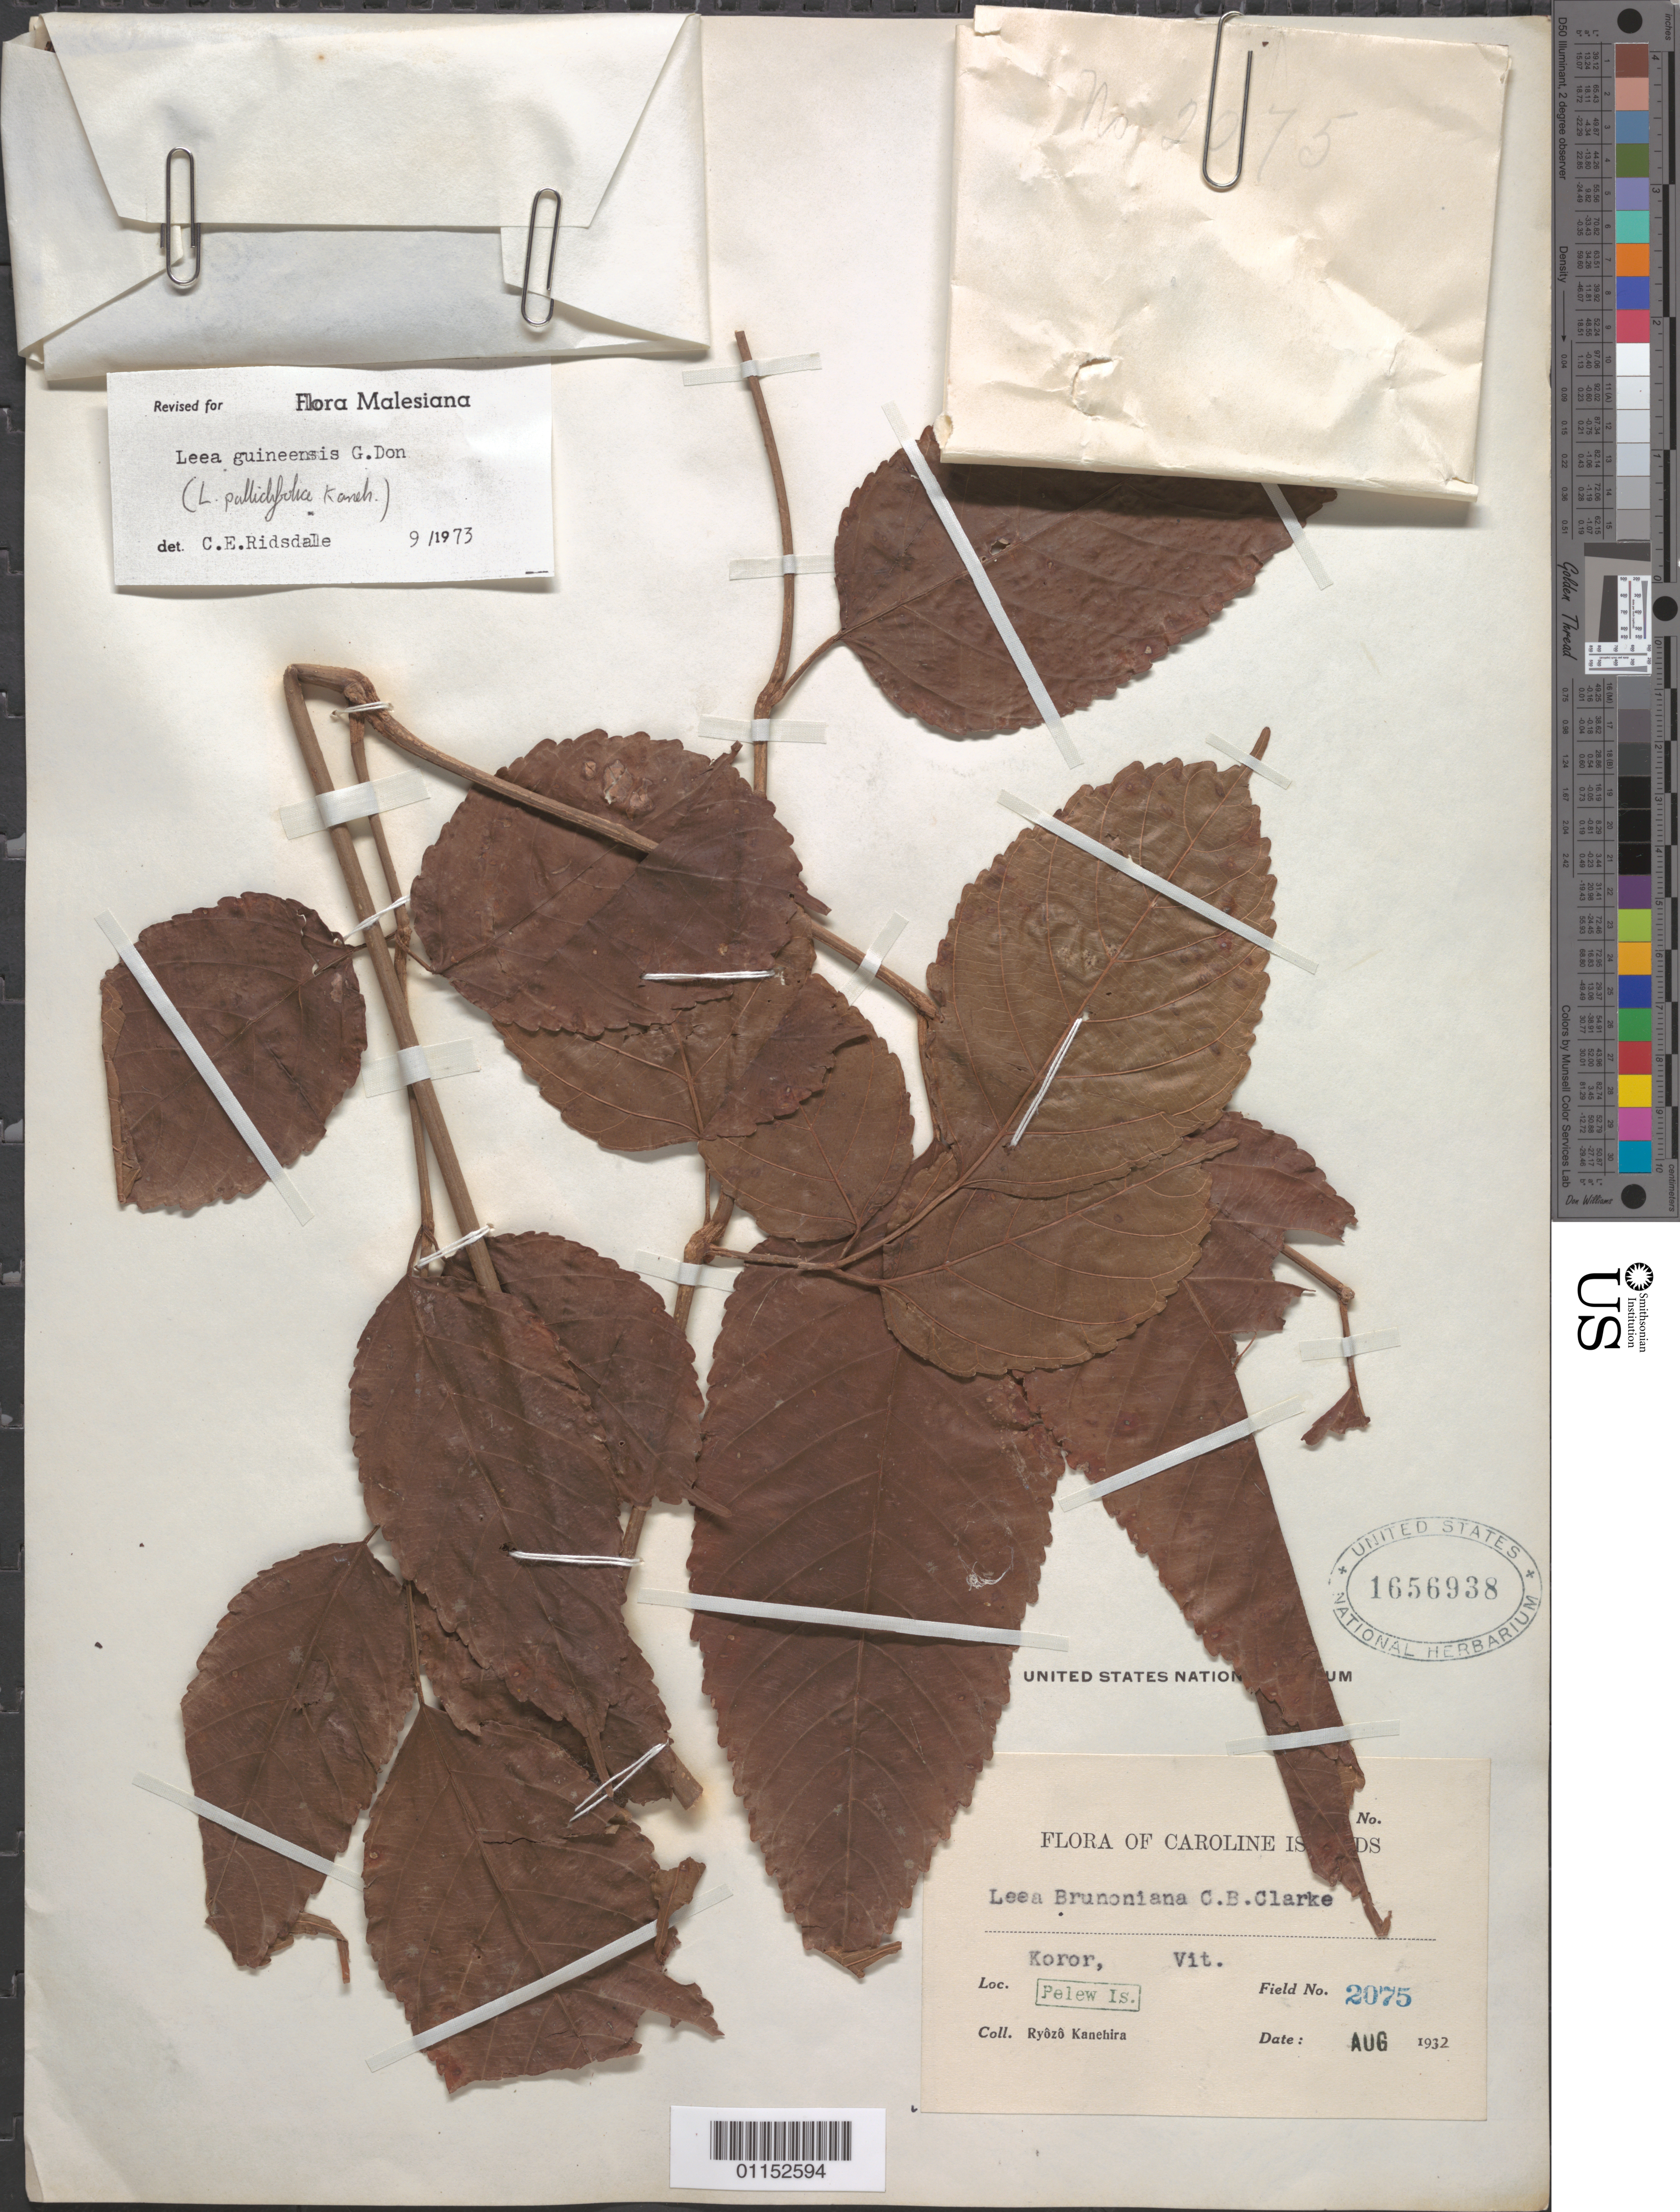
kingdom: Plantae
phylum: Tracheophyta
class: Magnoliopsida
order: Vitales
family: Vitaceae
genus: Leea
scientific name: Leea guineensis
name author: G. Don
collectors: R. Kanehira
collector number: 2075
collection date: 1932-08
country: Palau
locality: Koror, Pelew Is.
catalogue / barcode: US 1656938